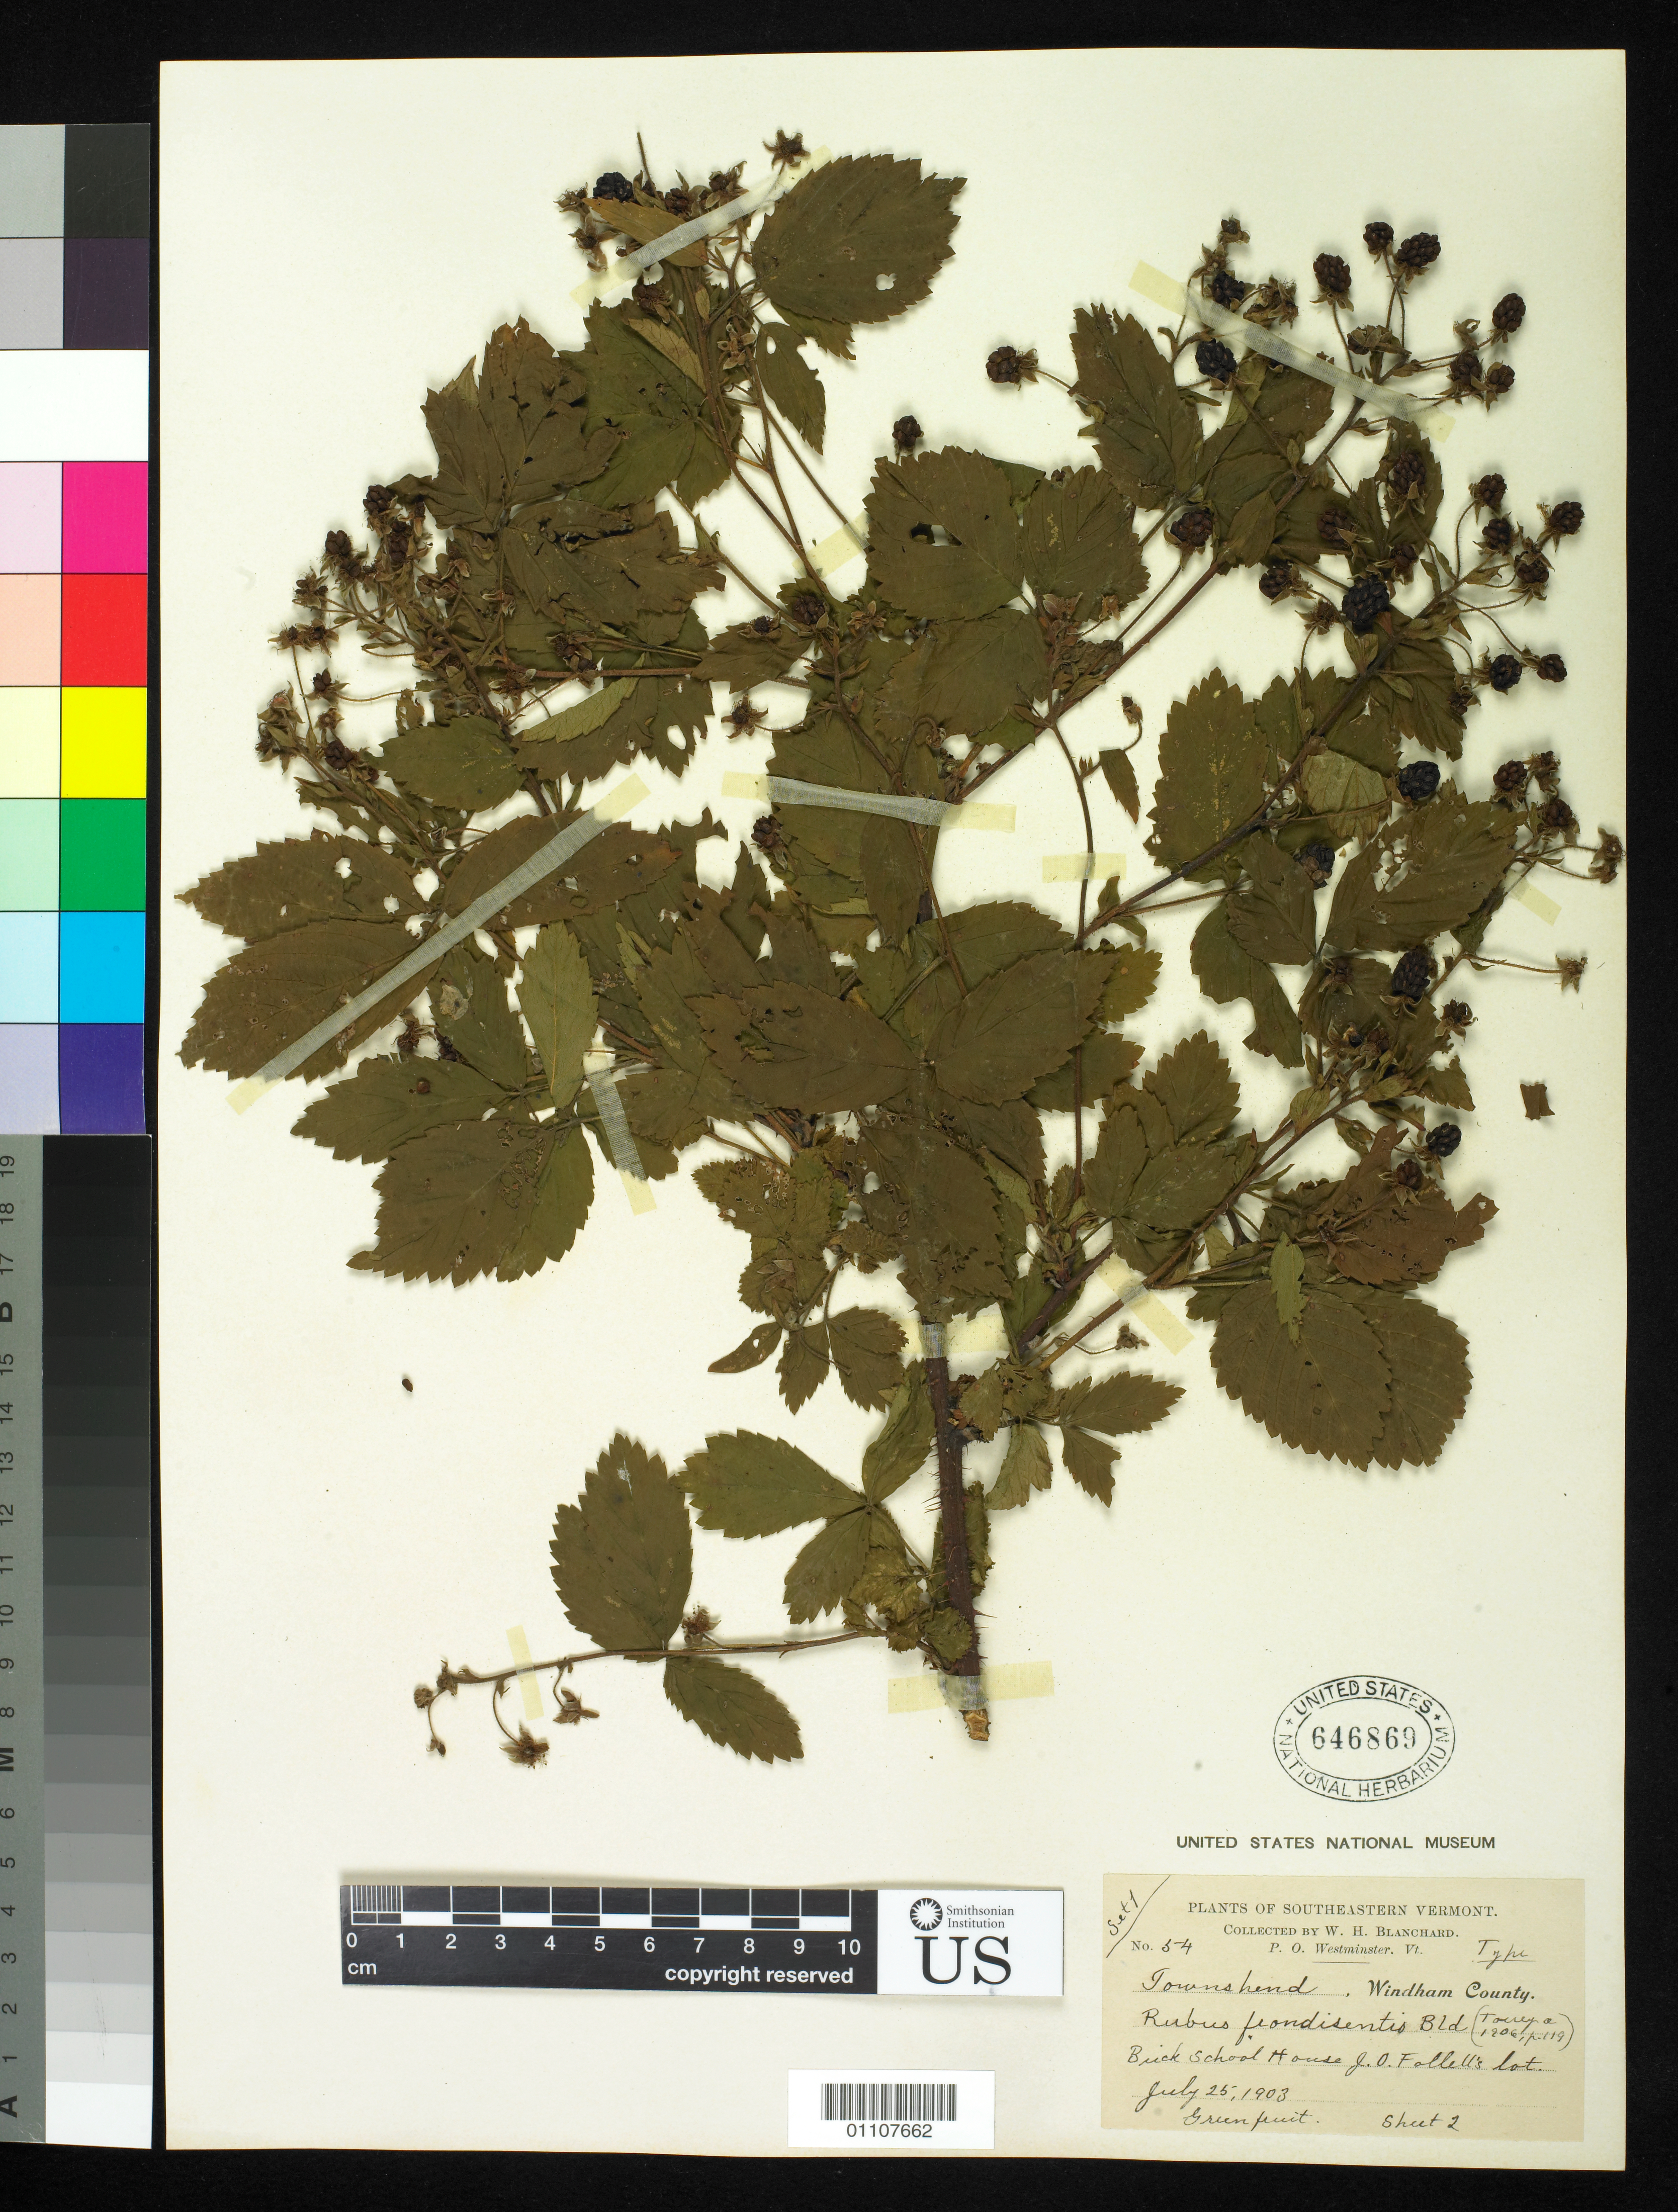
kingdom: Plantae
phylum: Tracheophyta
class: Magnoliopsida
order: Rosales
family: Rosaceae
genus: Rubus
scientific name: Rubus frondisentis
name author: Blanch.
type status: Type Collection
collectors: W. H. Blanchard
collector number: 54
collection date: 1903-07-25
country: United States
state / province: Vermont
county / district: Windham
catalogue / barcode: US 646869